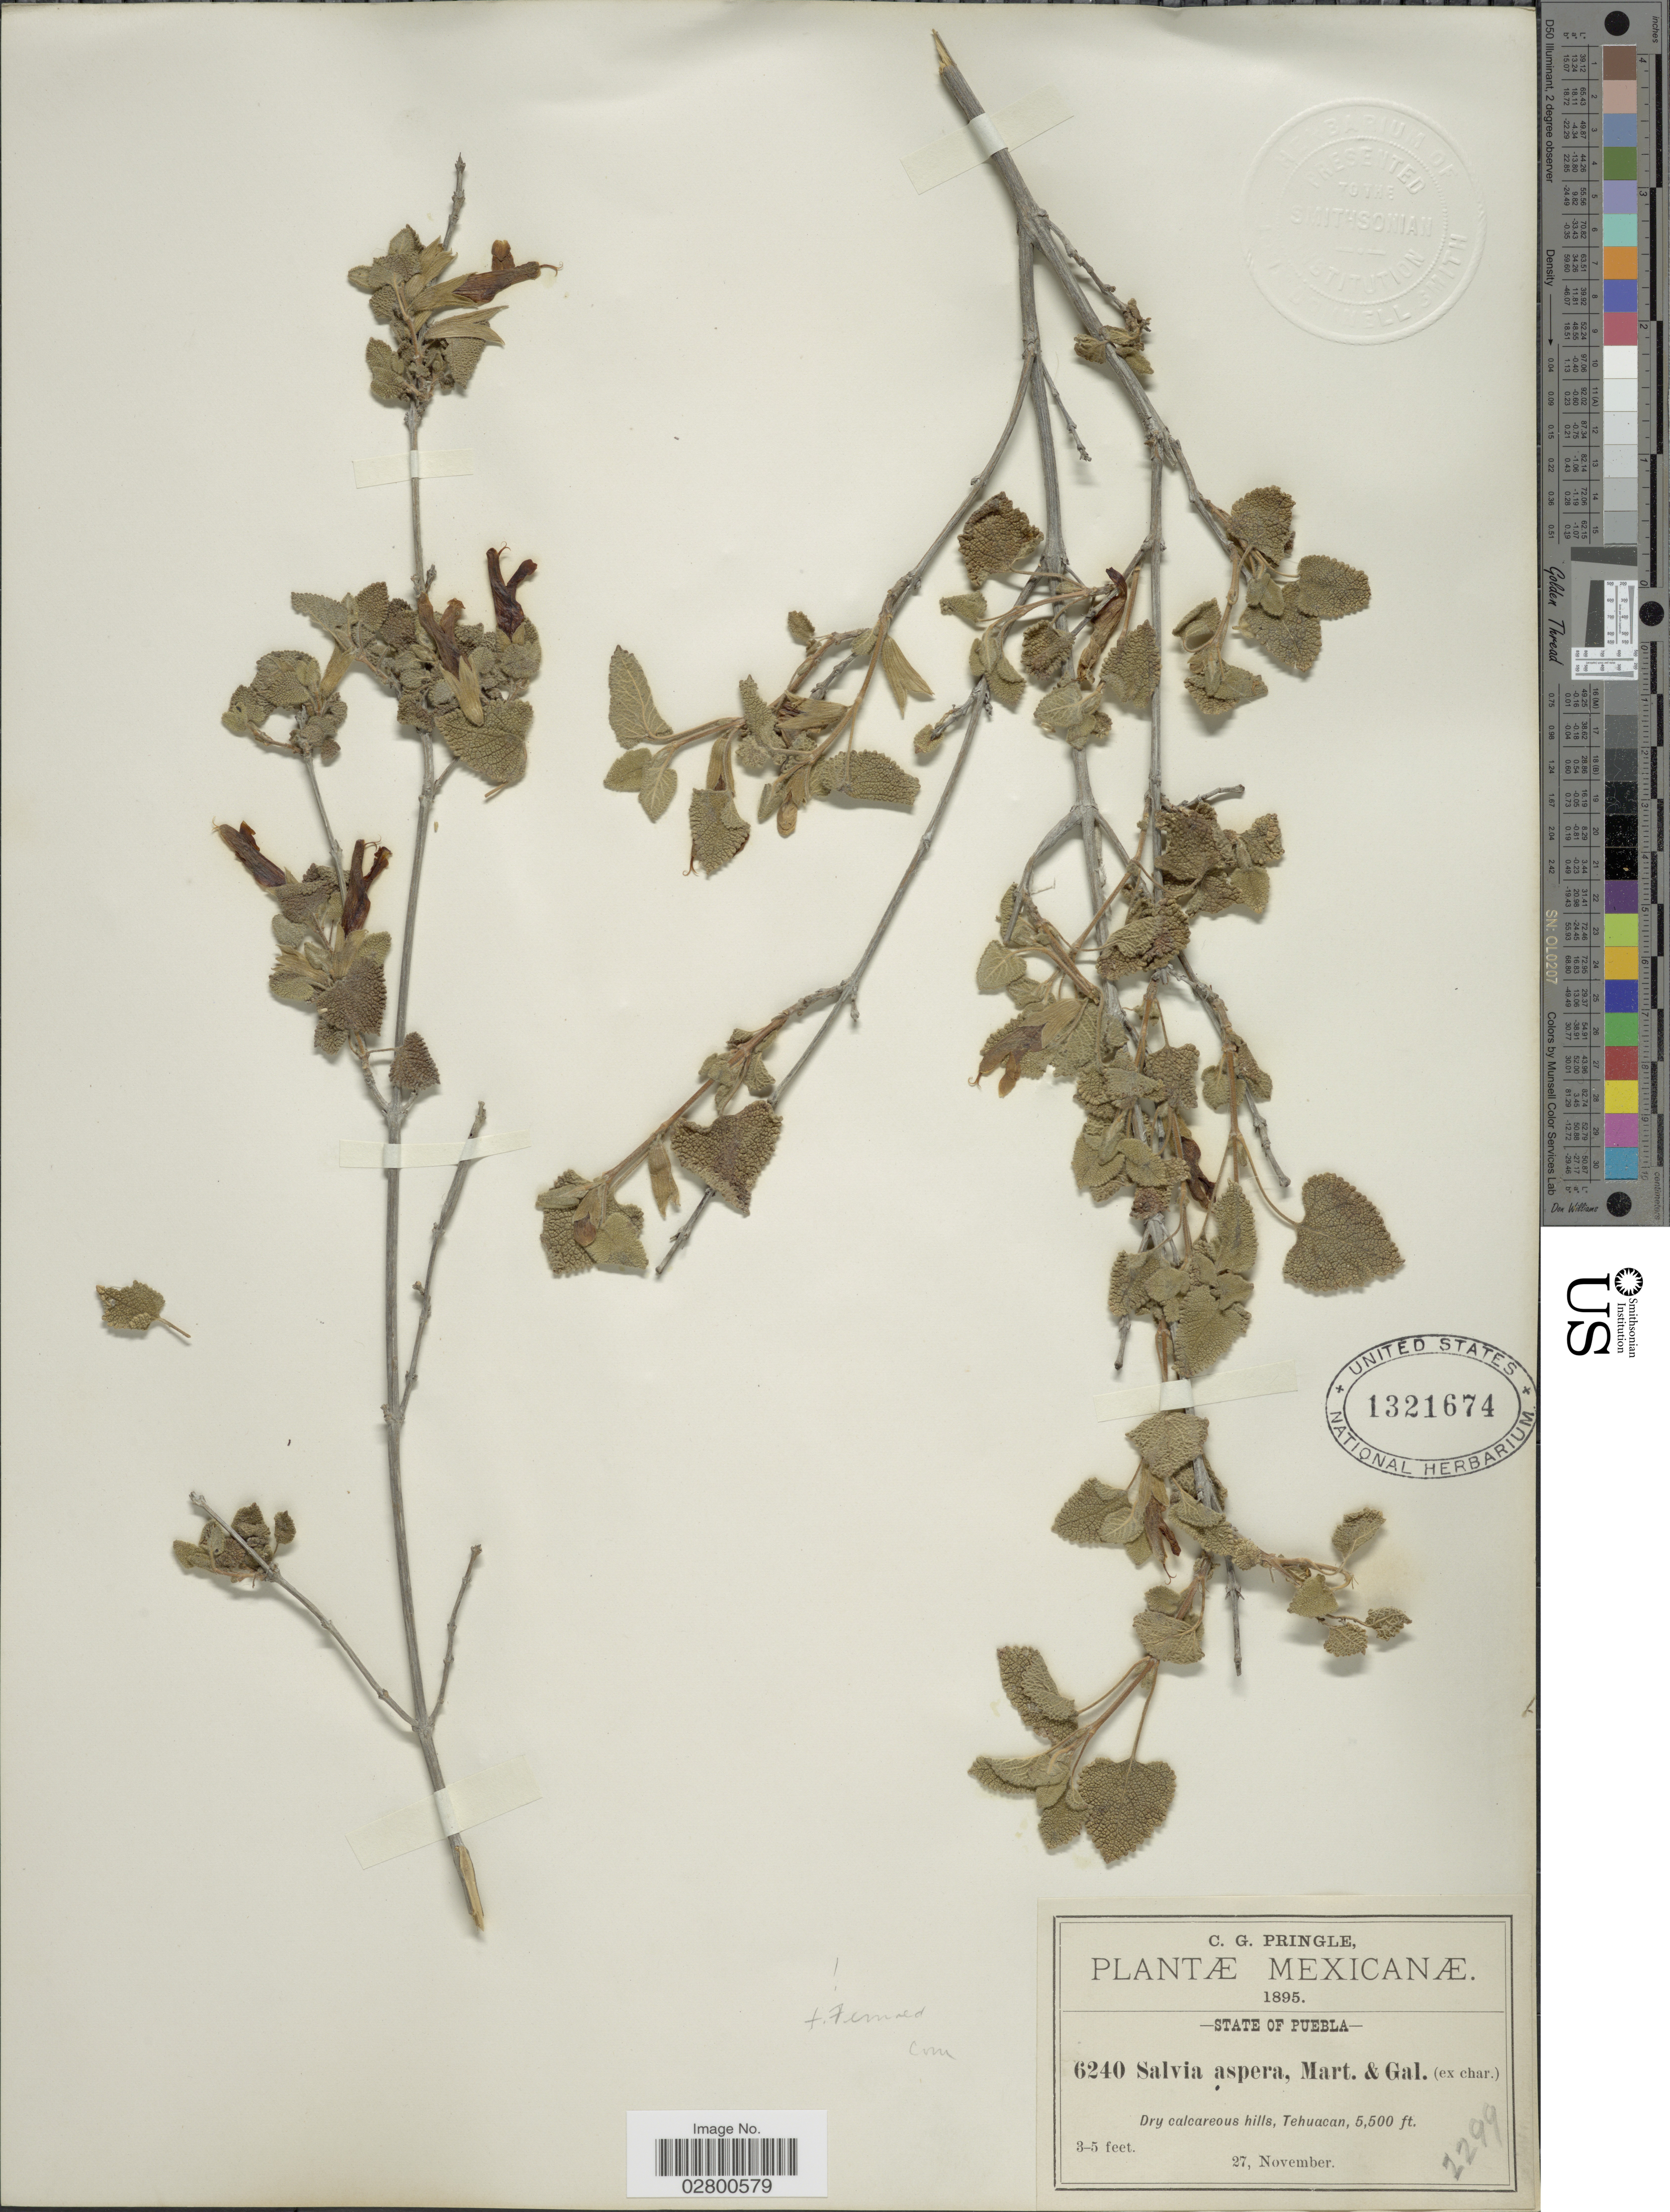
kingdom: Plantae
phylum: Tracheophyta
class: Magnoliopsida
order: Lamiales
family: Lamiaceae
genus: Salvia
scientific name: Salvia aspera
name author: M. Martens & Galeotti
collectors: C. G. Pringle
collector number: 6240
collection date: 1895-11-27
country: Mexico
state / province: Puebla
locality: Dry calcareous hills, Tehuacan.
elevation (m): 1676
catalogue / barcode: US 1321674